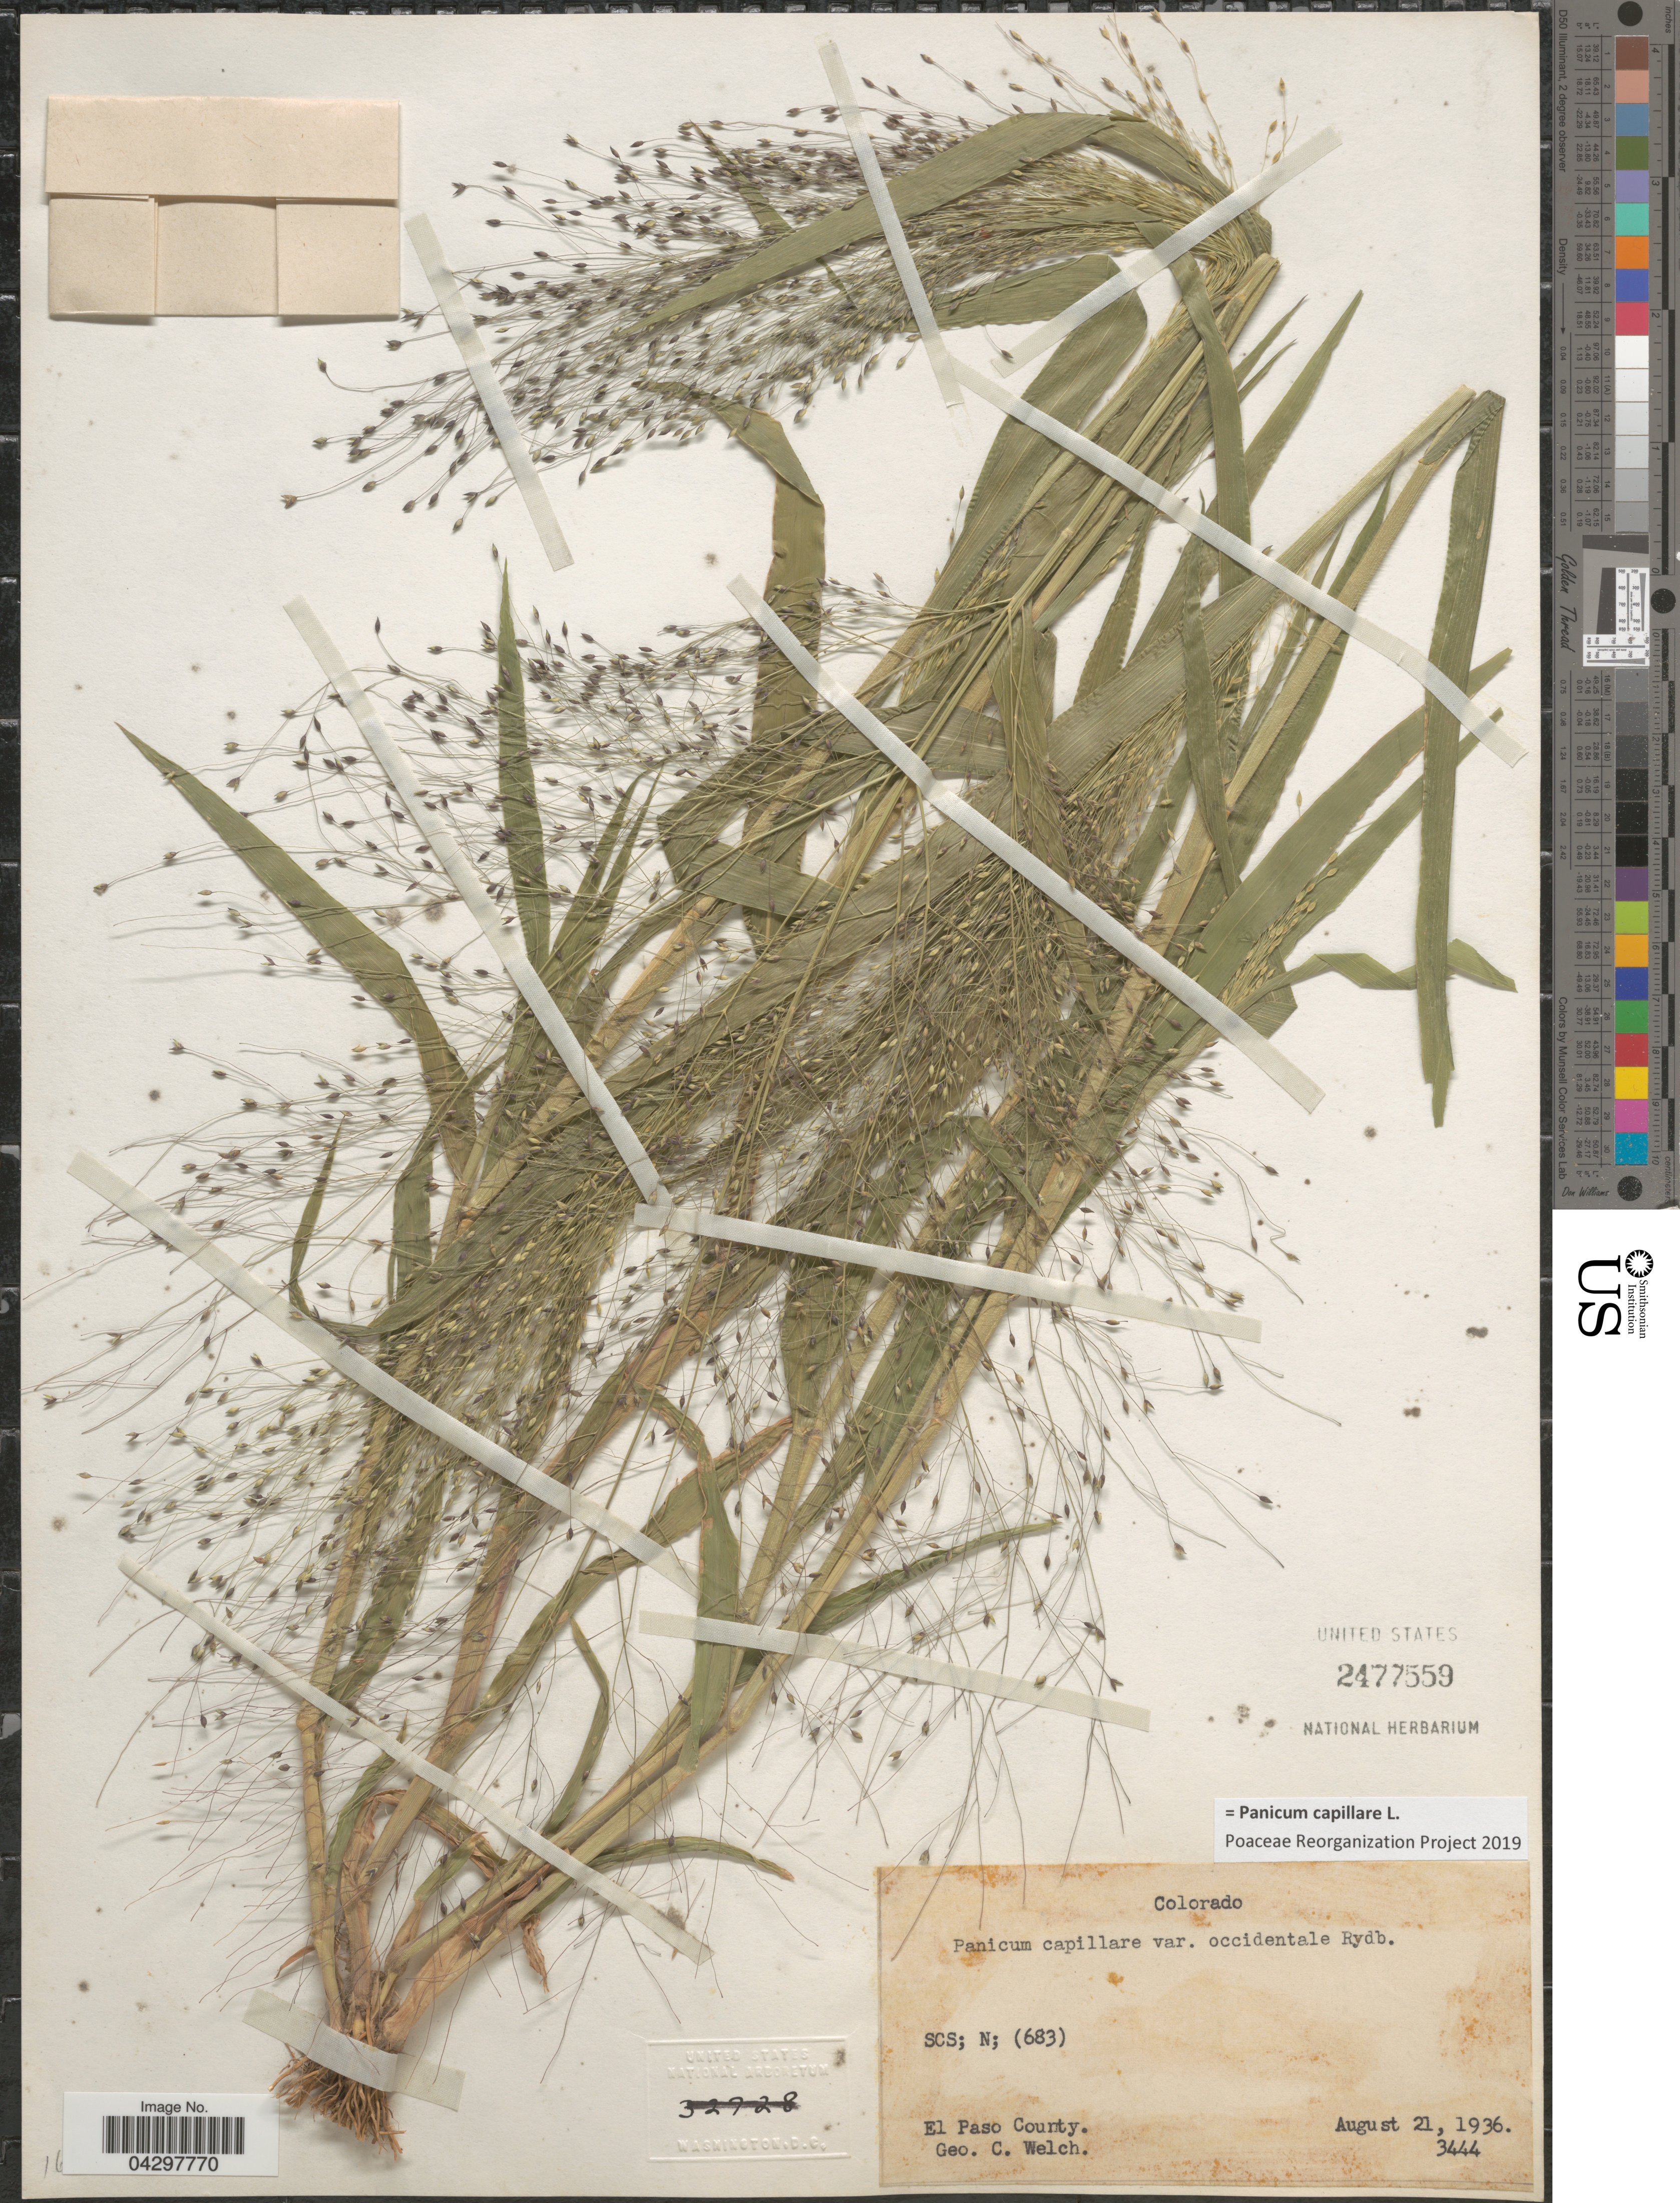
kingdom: Plantae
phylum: Tracheophyta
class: Liliopsida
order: Poales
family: Poaceae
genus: Panicum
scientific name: Panicum capillare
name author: L.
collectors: G. Welch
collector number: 3444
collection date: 1936-08-21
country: United States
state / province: Colorado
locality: SCS; N; (683). El Paso County.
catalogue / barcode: US 2477559